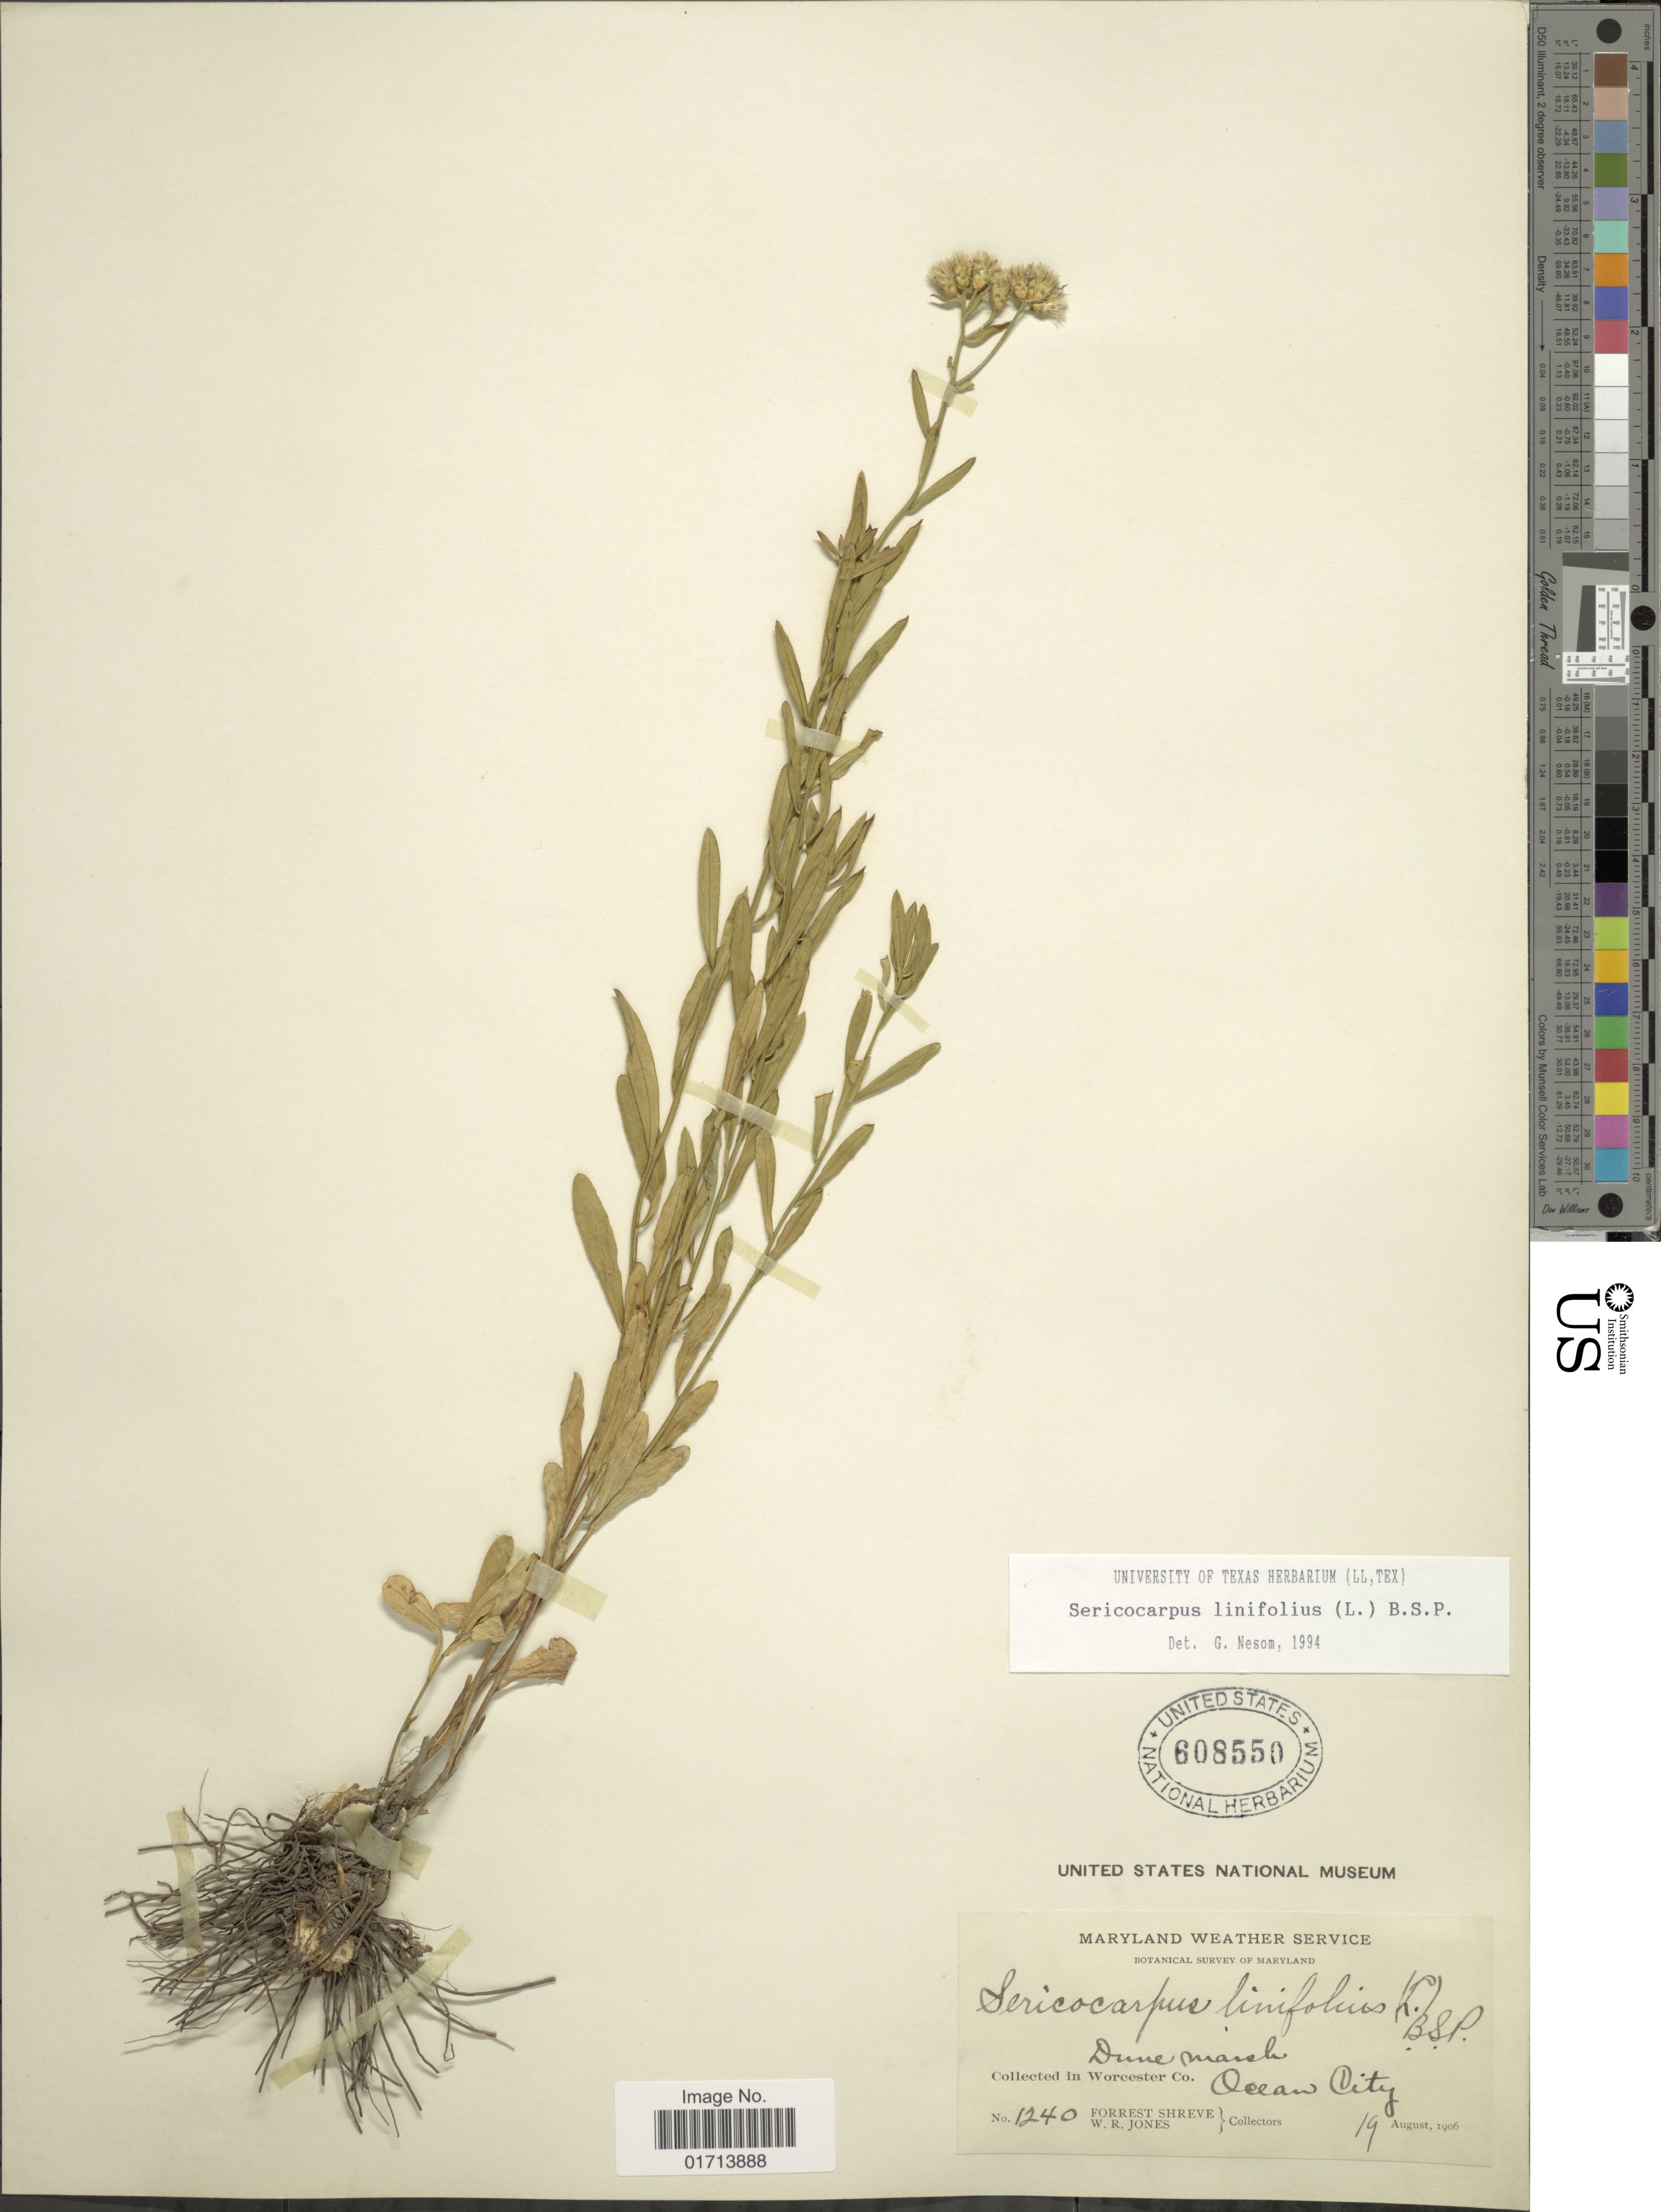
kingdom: Plantae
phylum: Tracheophyta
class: Magnoliopsida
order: Asterales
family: Asteraceae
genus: Sericocarpus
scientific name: Sericocarpus linifolius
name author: (L.) Britton, Stearns & Poggenb.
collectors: F. Shreve & W. R. Jones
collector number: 1240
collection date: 1906-08-19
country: United States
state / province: Maryland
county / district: Worcester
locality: Worcester Co., Ocean City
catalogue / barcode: US 608550